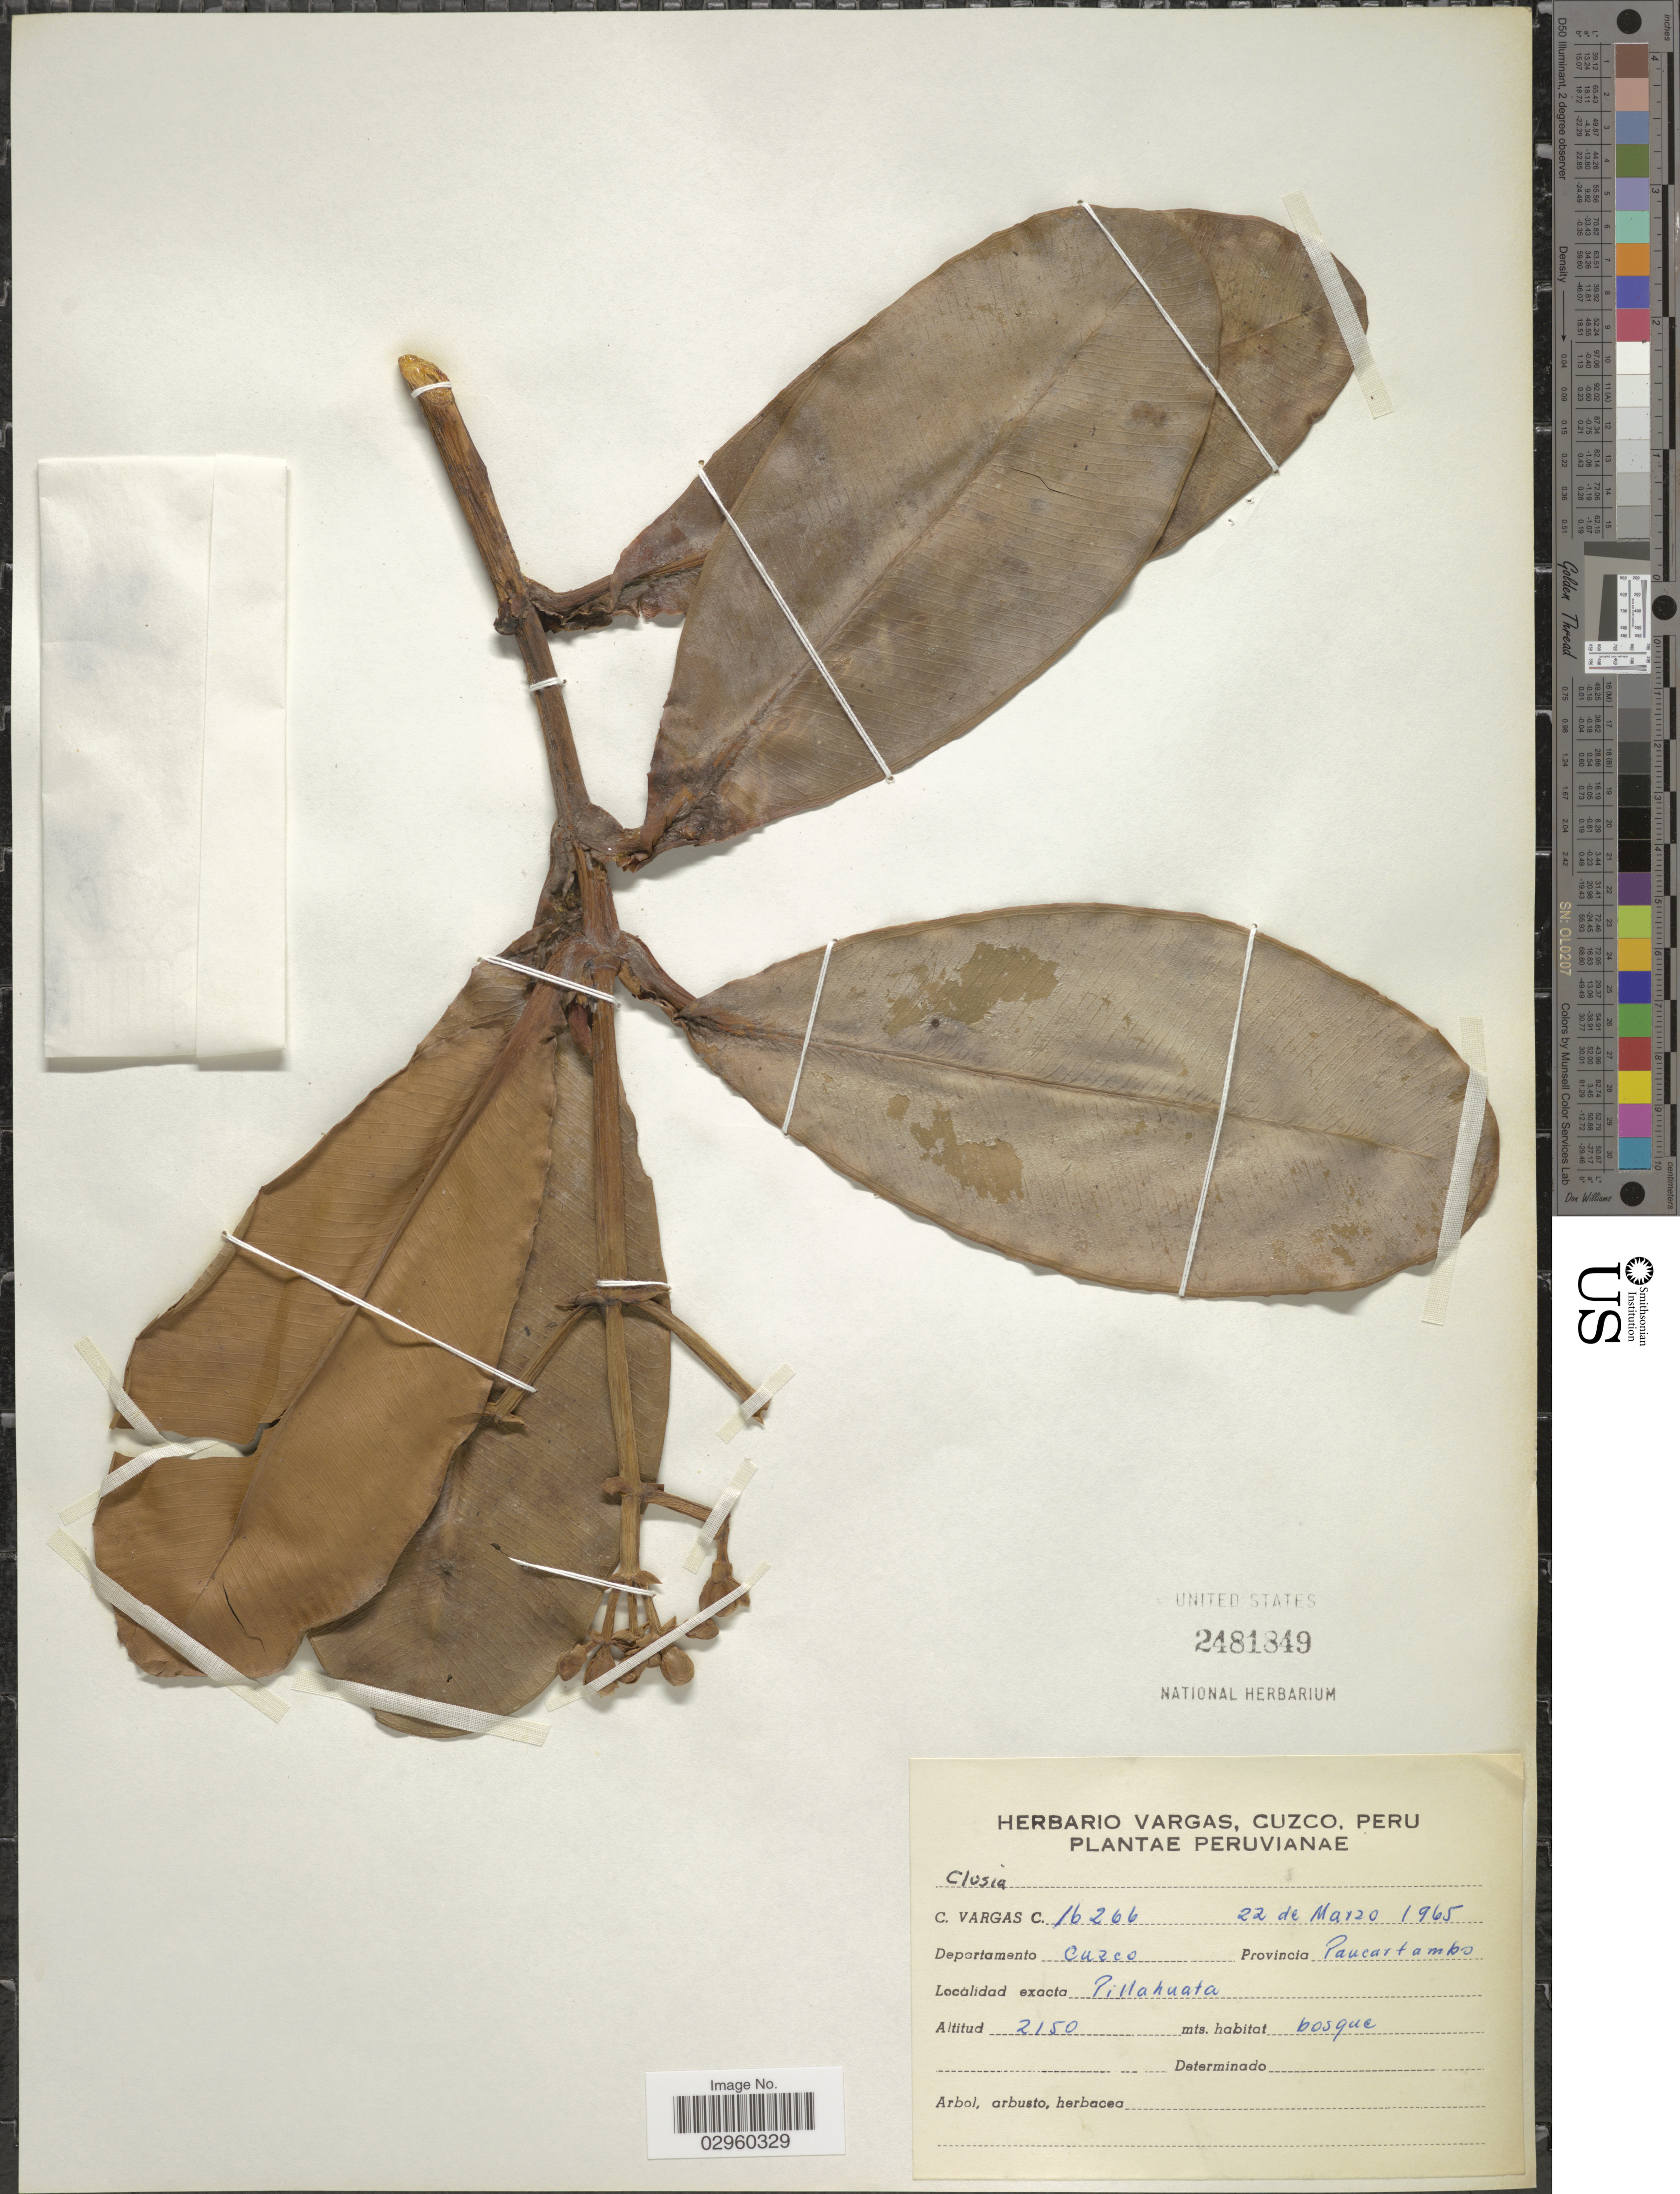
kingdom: Plantae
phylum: Tracheophyta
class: Magnoliopsida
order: Malpighiales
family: Clusiaceae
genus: Clusia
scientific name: Clusia sp.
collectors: C. Vargas Calderón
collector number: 16206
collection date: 1965-03-22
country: Peru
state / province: Cusco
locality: Departamento Cuzco, Provincia Paucartambo, Pillahuata.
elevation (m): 2150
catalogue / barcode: US 2481849